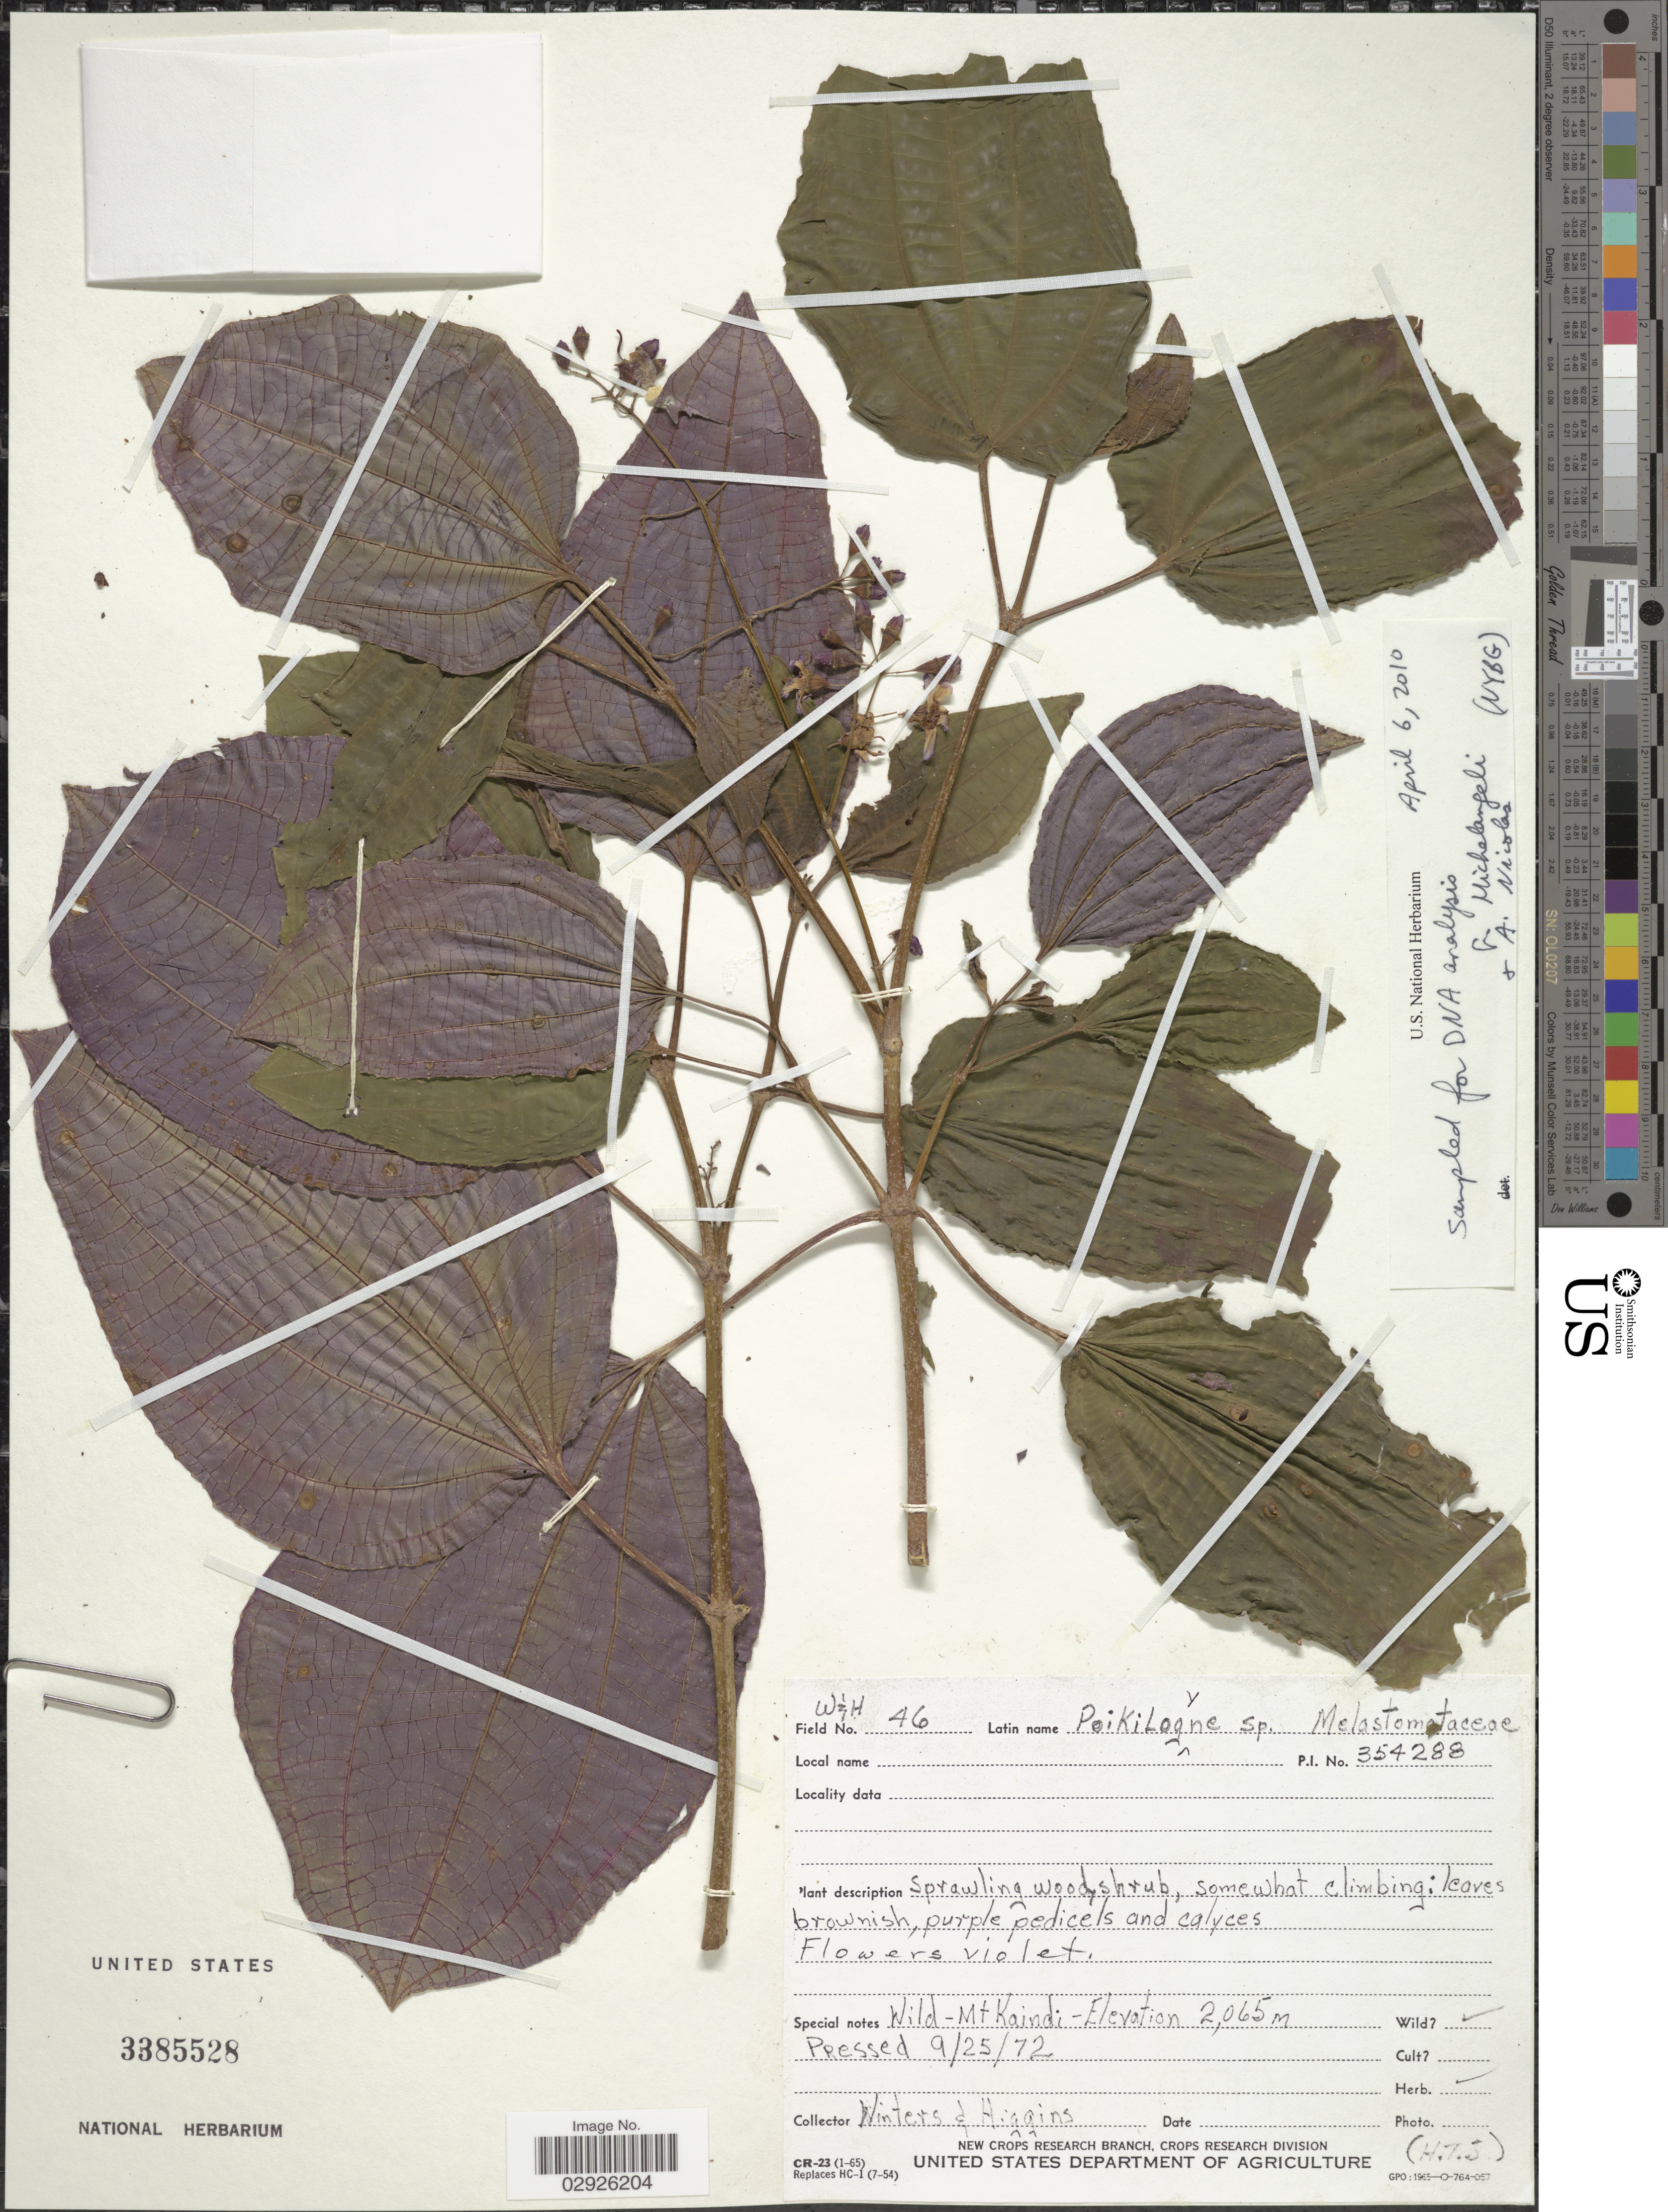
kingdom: Plantae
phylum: Tracheophyta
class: Magnoliopsida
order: Myrtales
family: Melastomataceae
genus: Poikilogyne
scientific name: Poikilogyne sp.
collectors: -- Winters & -- Higgins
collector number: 46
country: Papua New Guinea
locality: Wild-Mt Kaindi.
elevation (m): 2065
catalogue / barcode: US 3385528